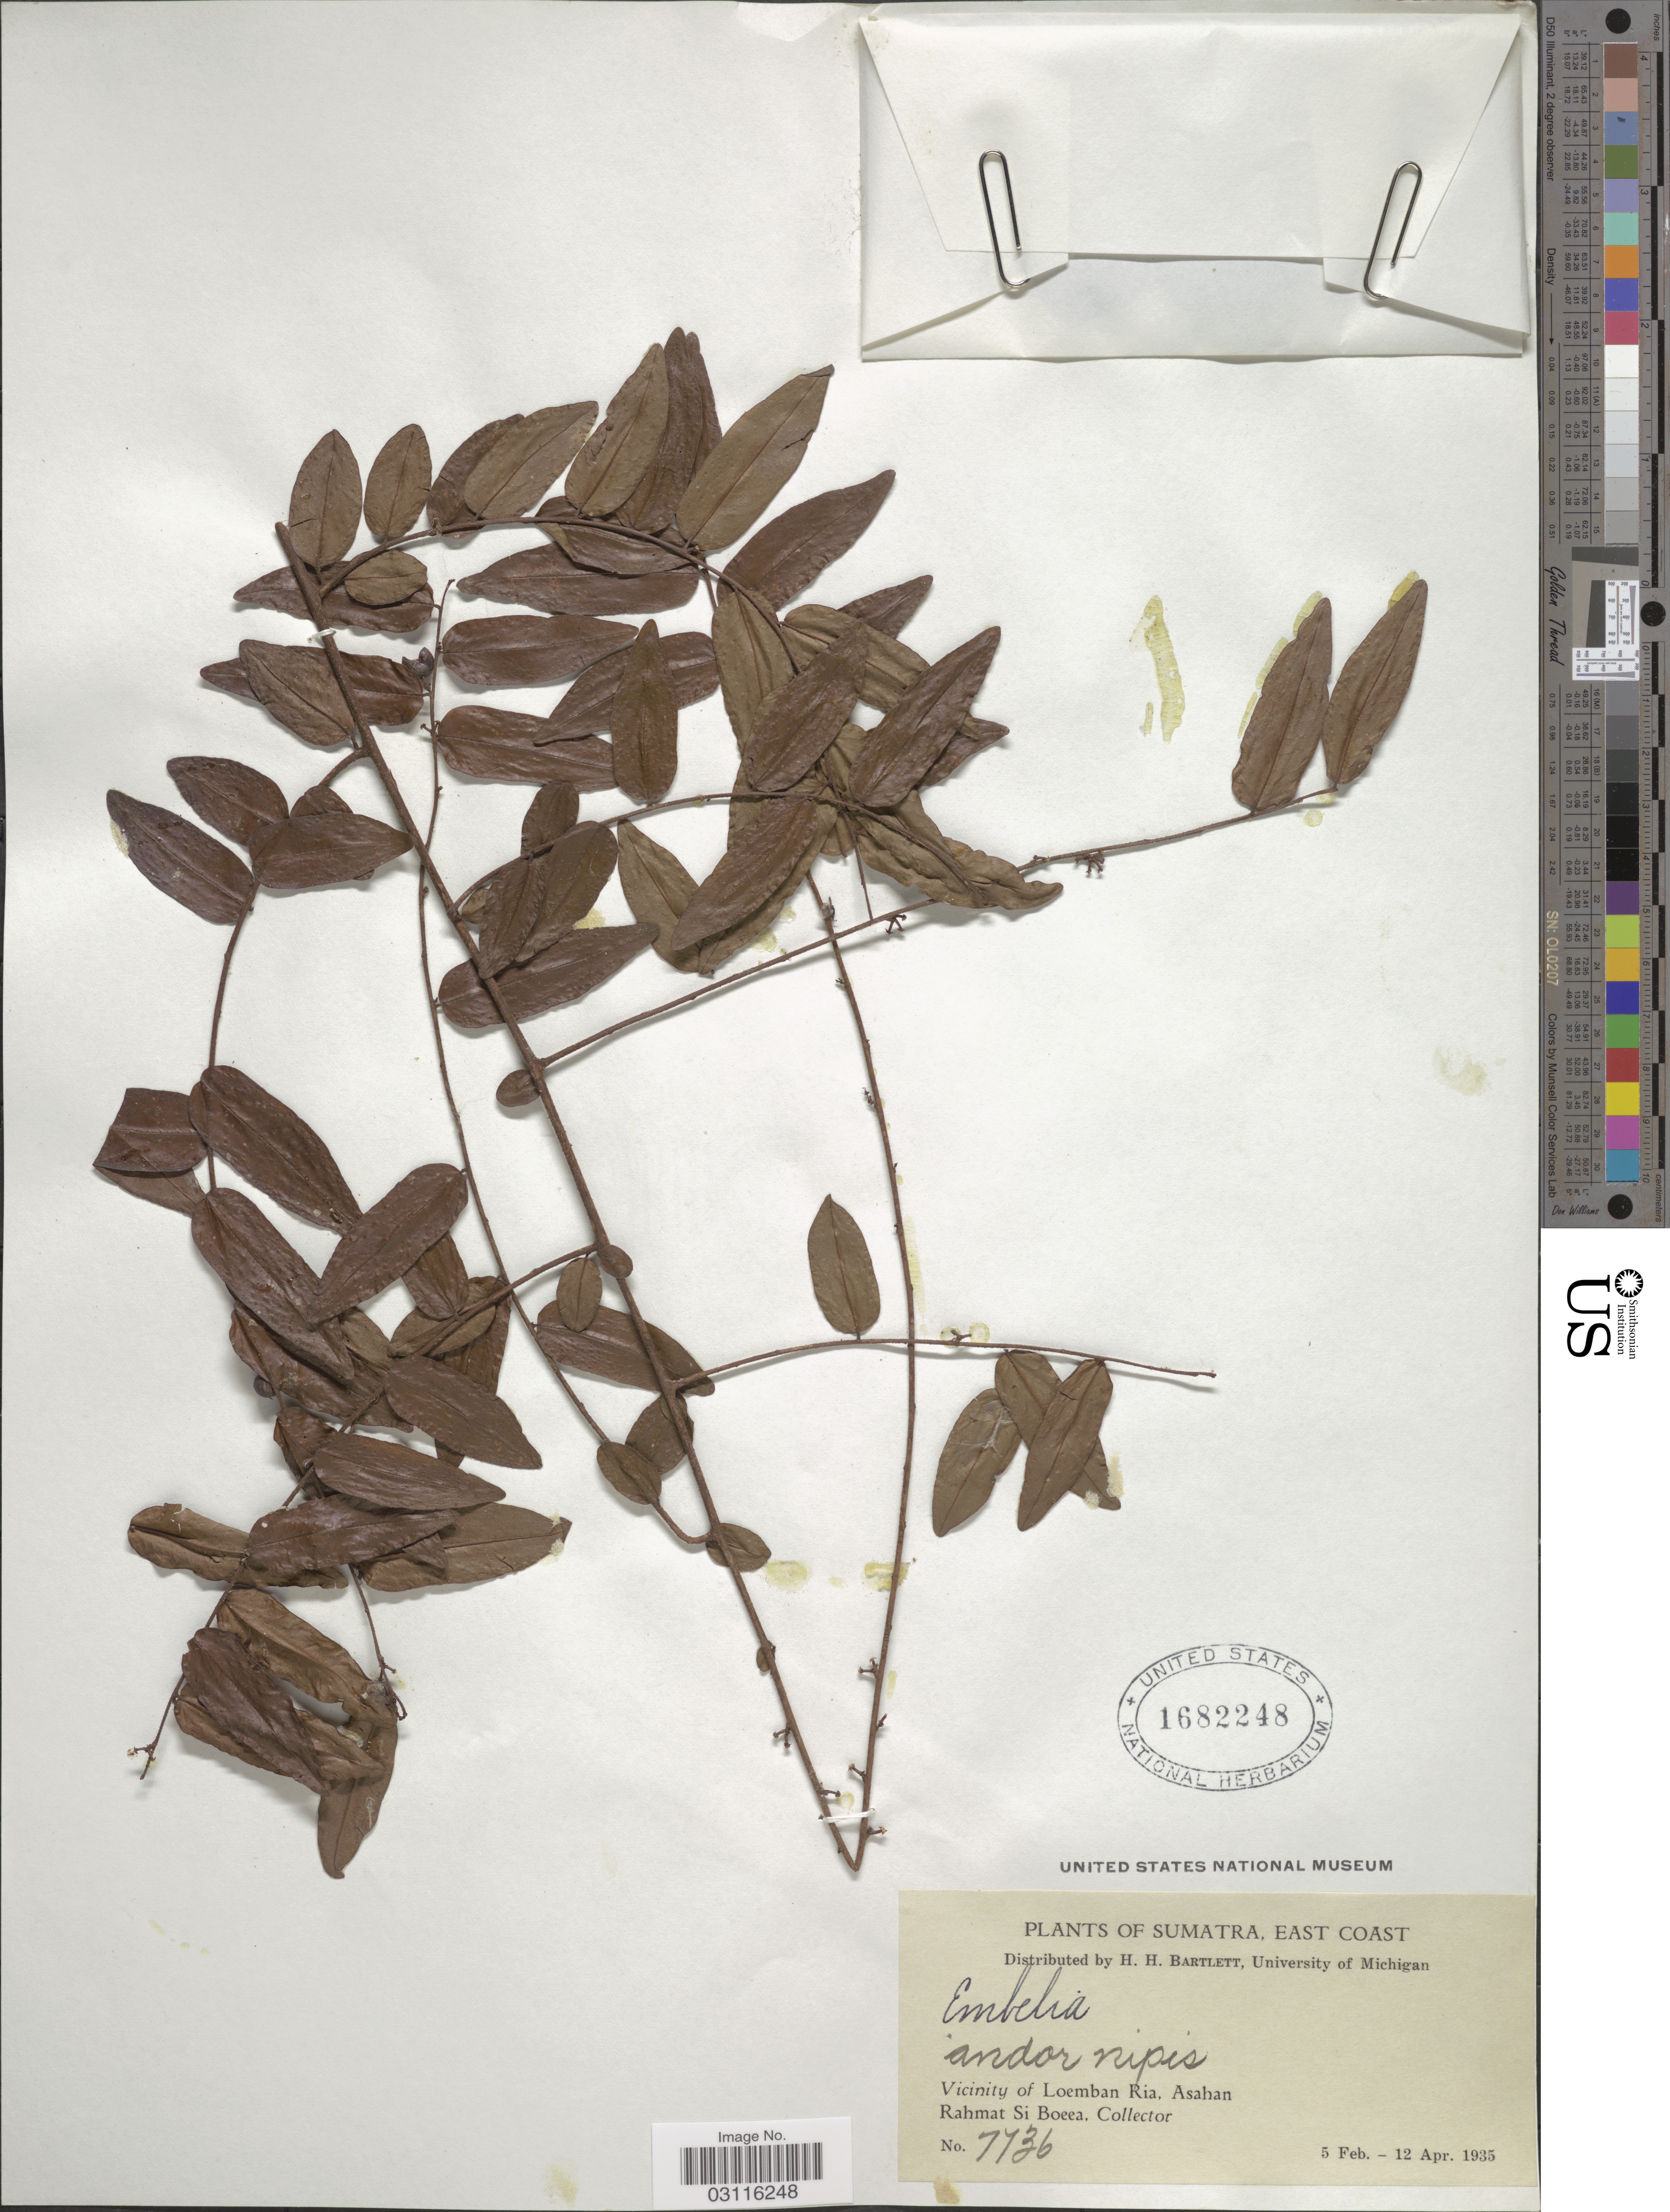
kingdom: Plantae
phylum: Tracheophyta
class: Magnoliopsida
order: Ericales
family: Primulaceae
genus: Embelia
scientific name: Embelia sp.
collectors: Rahmat Si Boeea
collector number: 7736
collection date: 1935-02-05/1935-04-12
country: Indonesia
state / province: Sumatra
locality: East Coast. Vicinity of Loemban Ria, Asahan.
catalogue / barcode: US 1682248